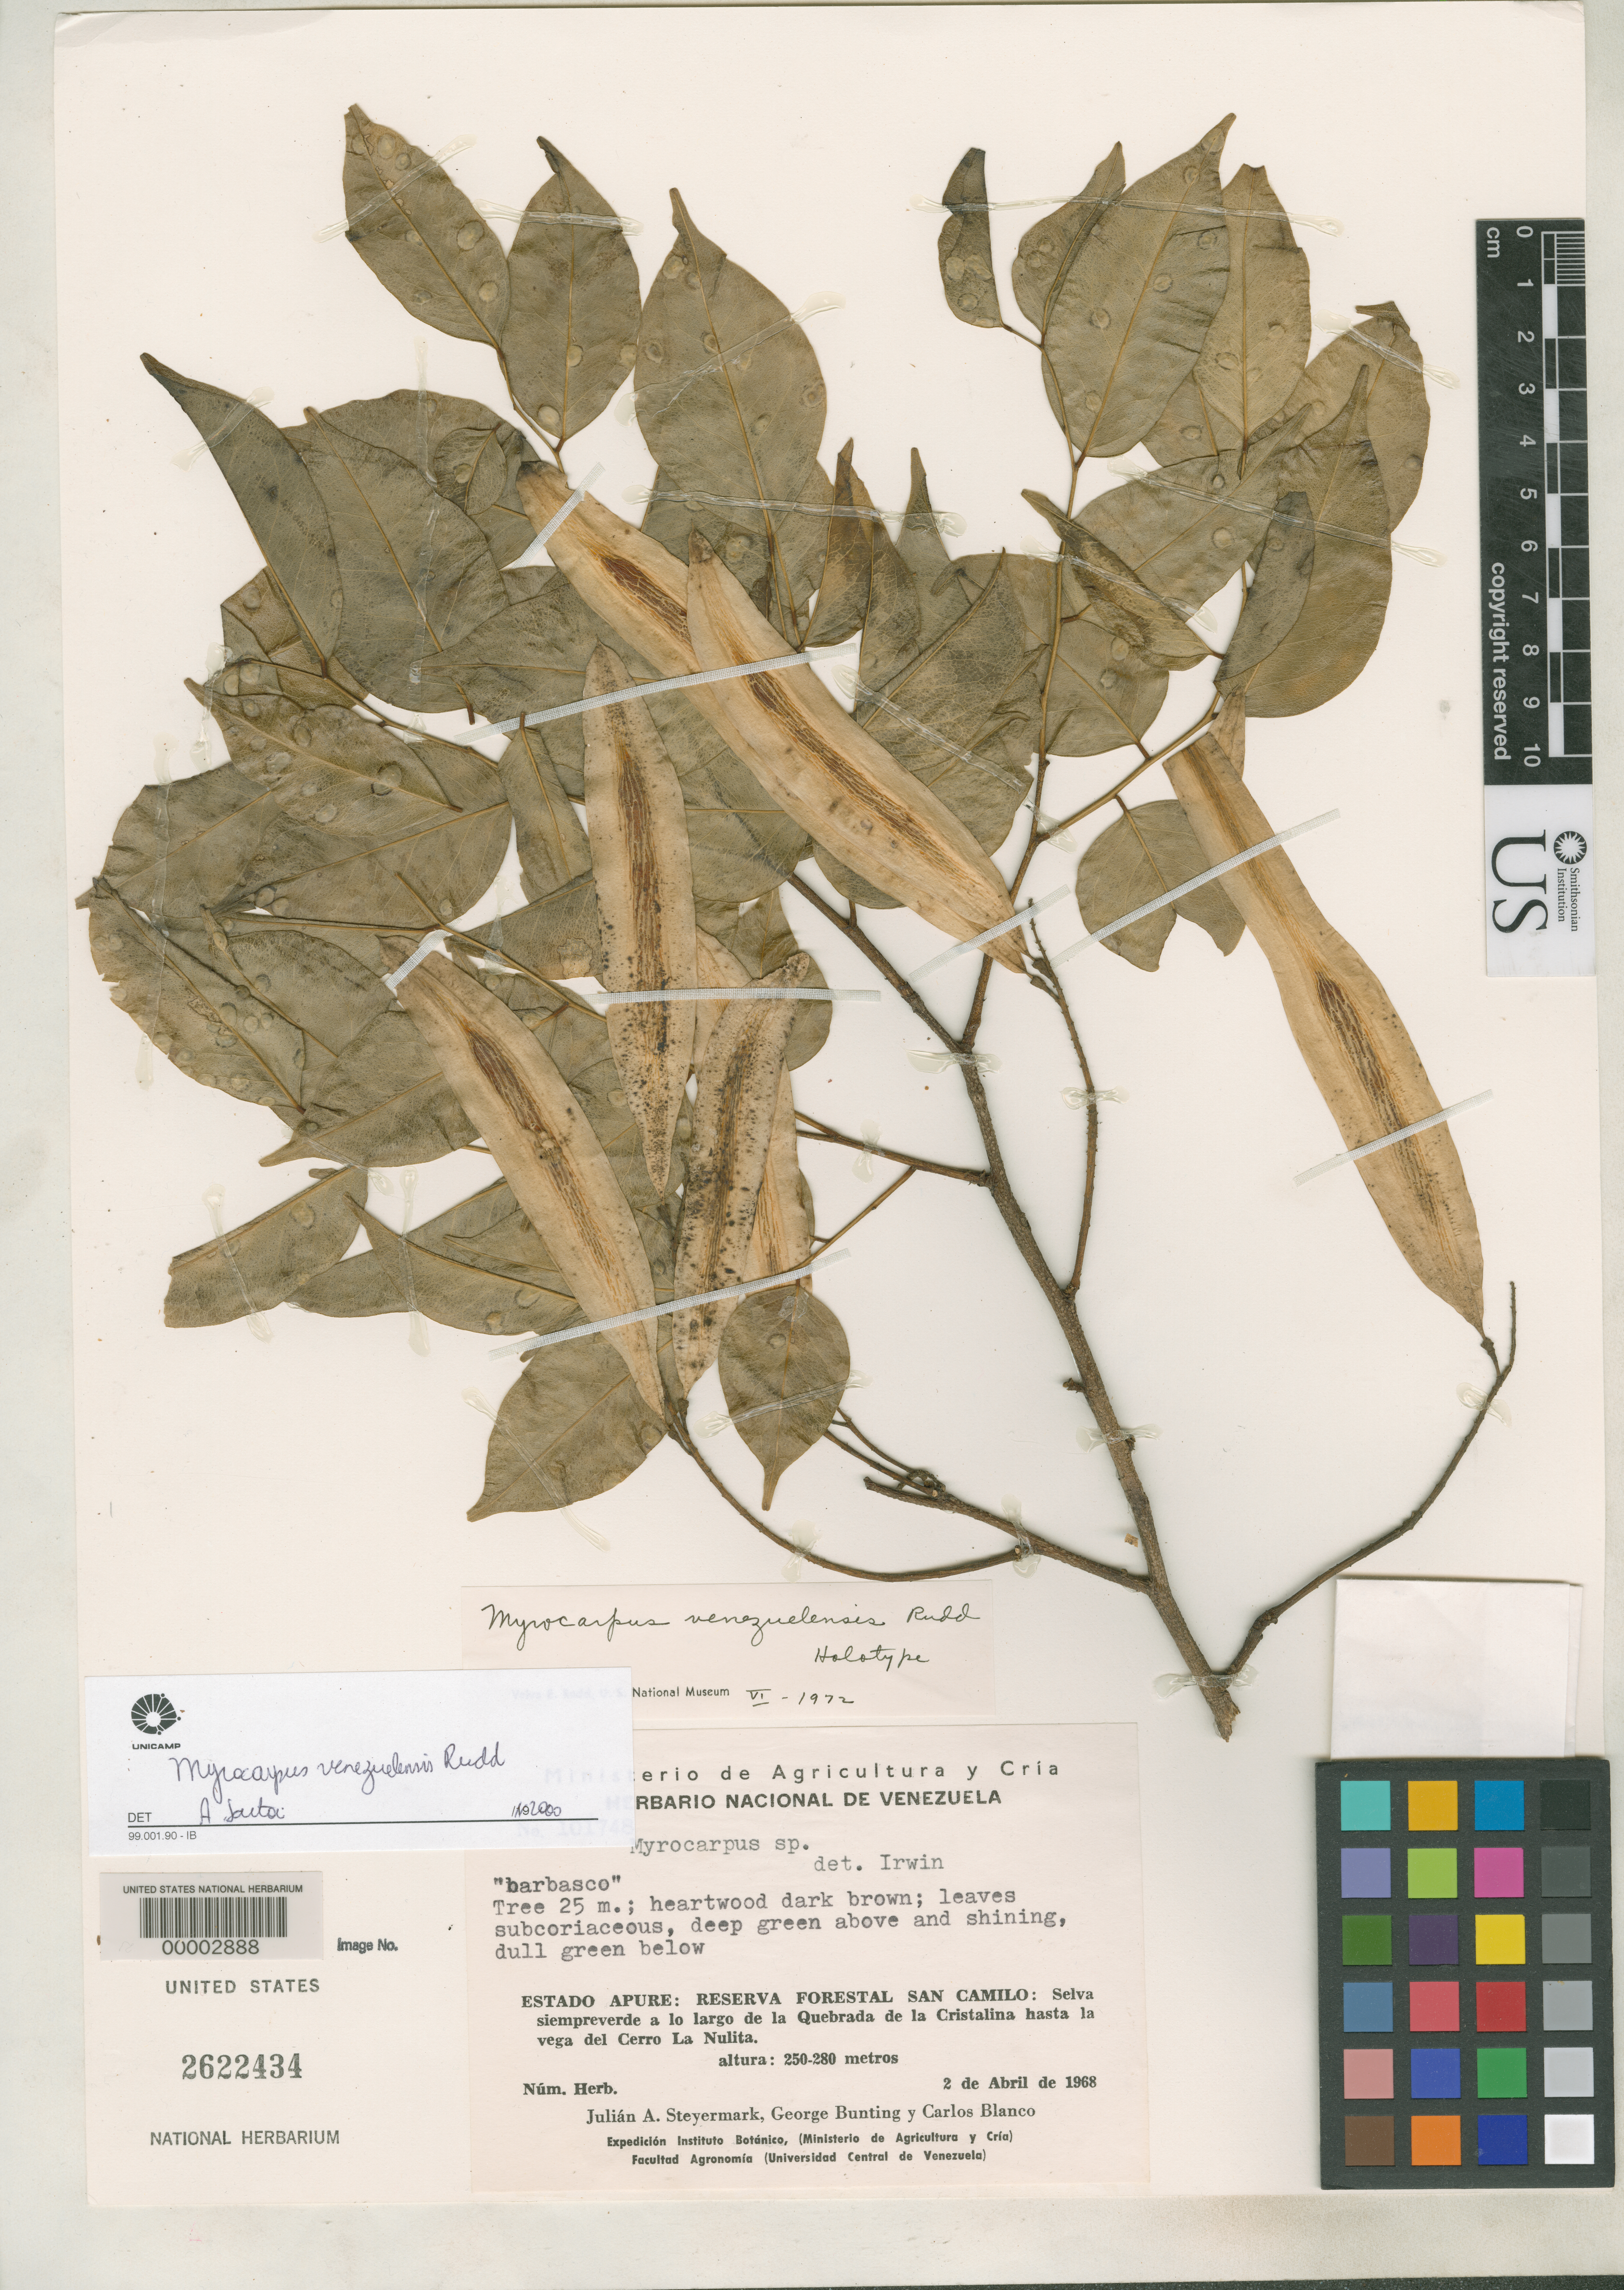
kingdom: Plantae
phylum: Tracheophyta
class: Magnoliopsida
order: Fabales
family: Fabaceae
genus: Myrocarpus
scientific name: Myrocarpus venezuelensis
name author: Rudd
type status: Holotype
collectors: J. Steyermark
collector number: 101748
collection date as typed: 02 Apr 1968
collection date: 1968-04-02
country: Venezuela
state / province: Mérida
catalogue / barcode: US 2622434